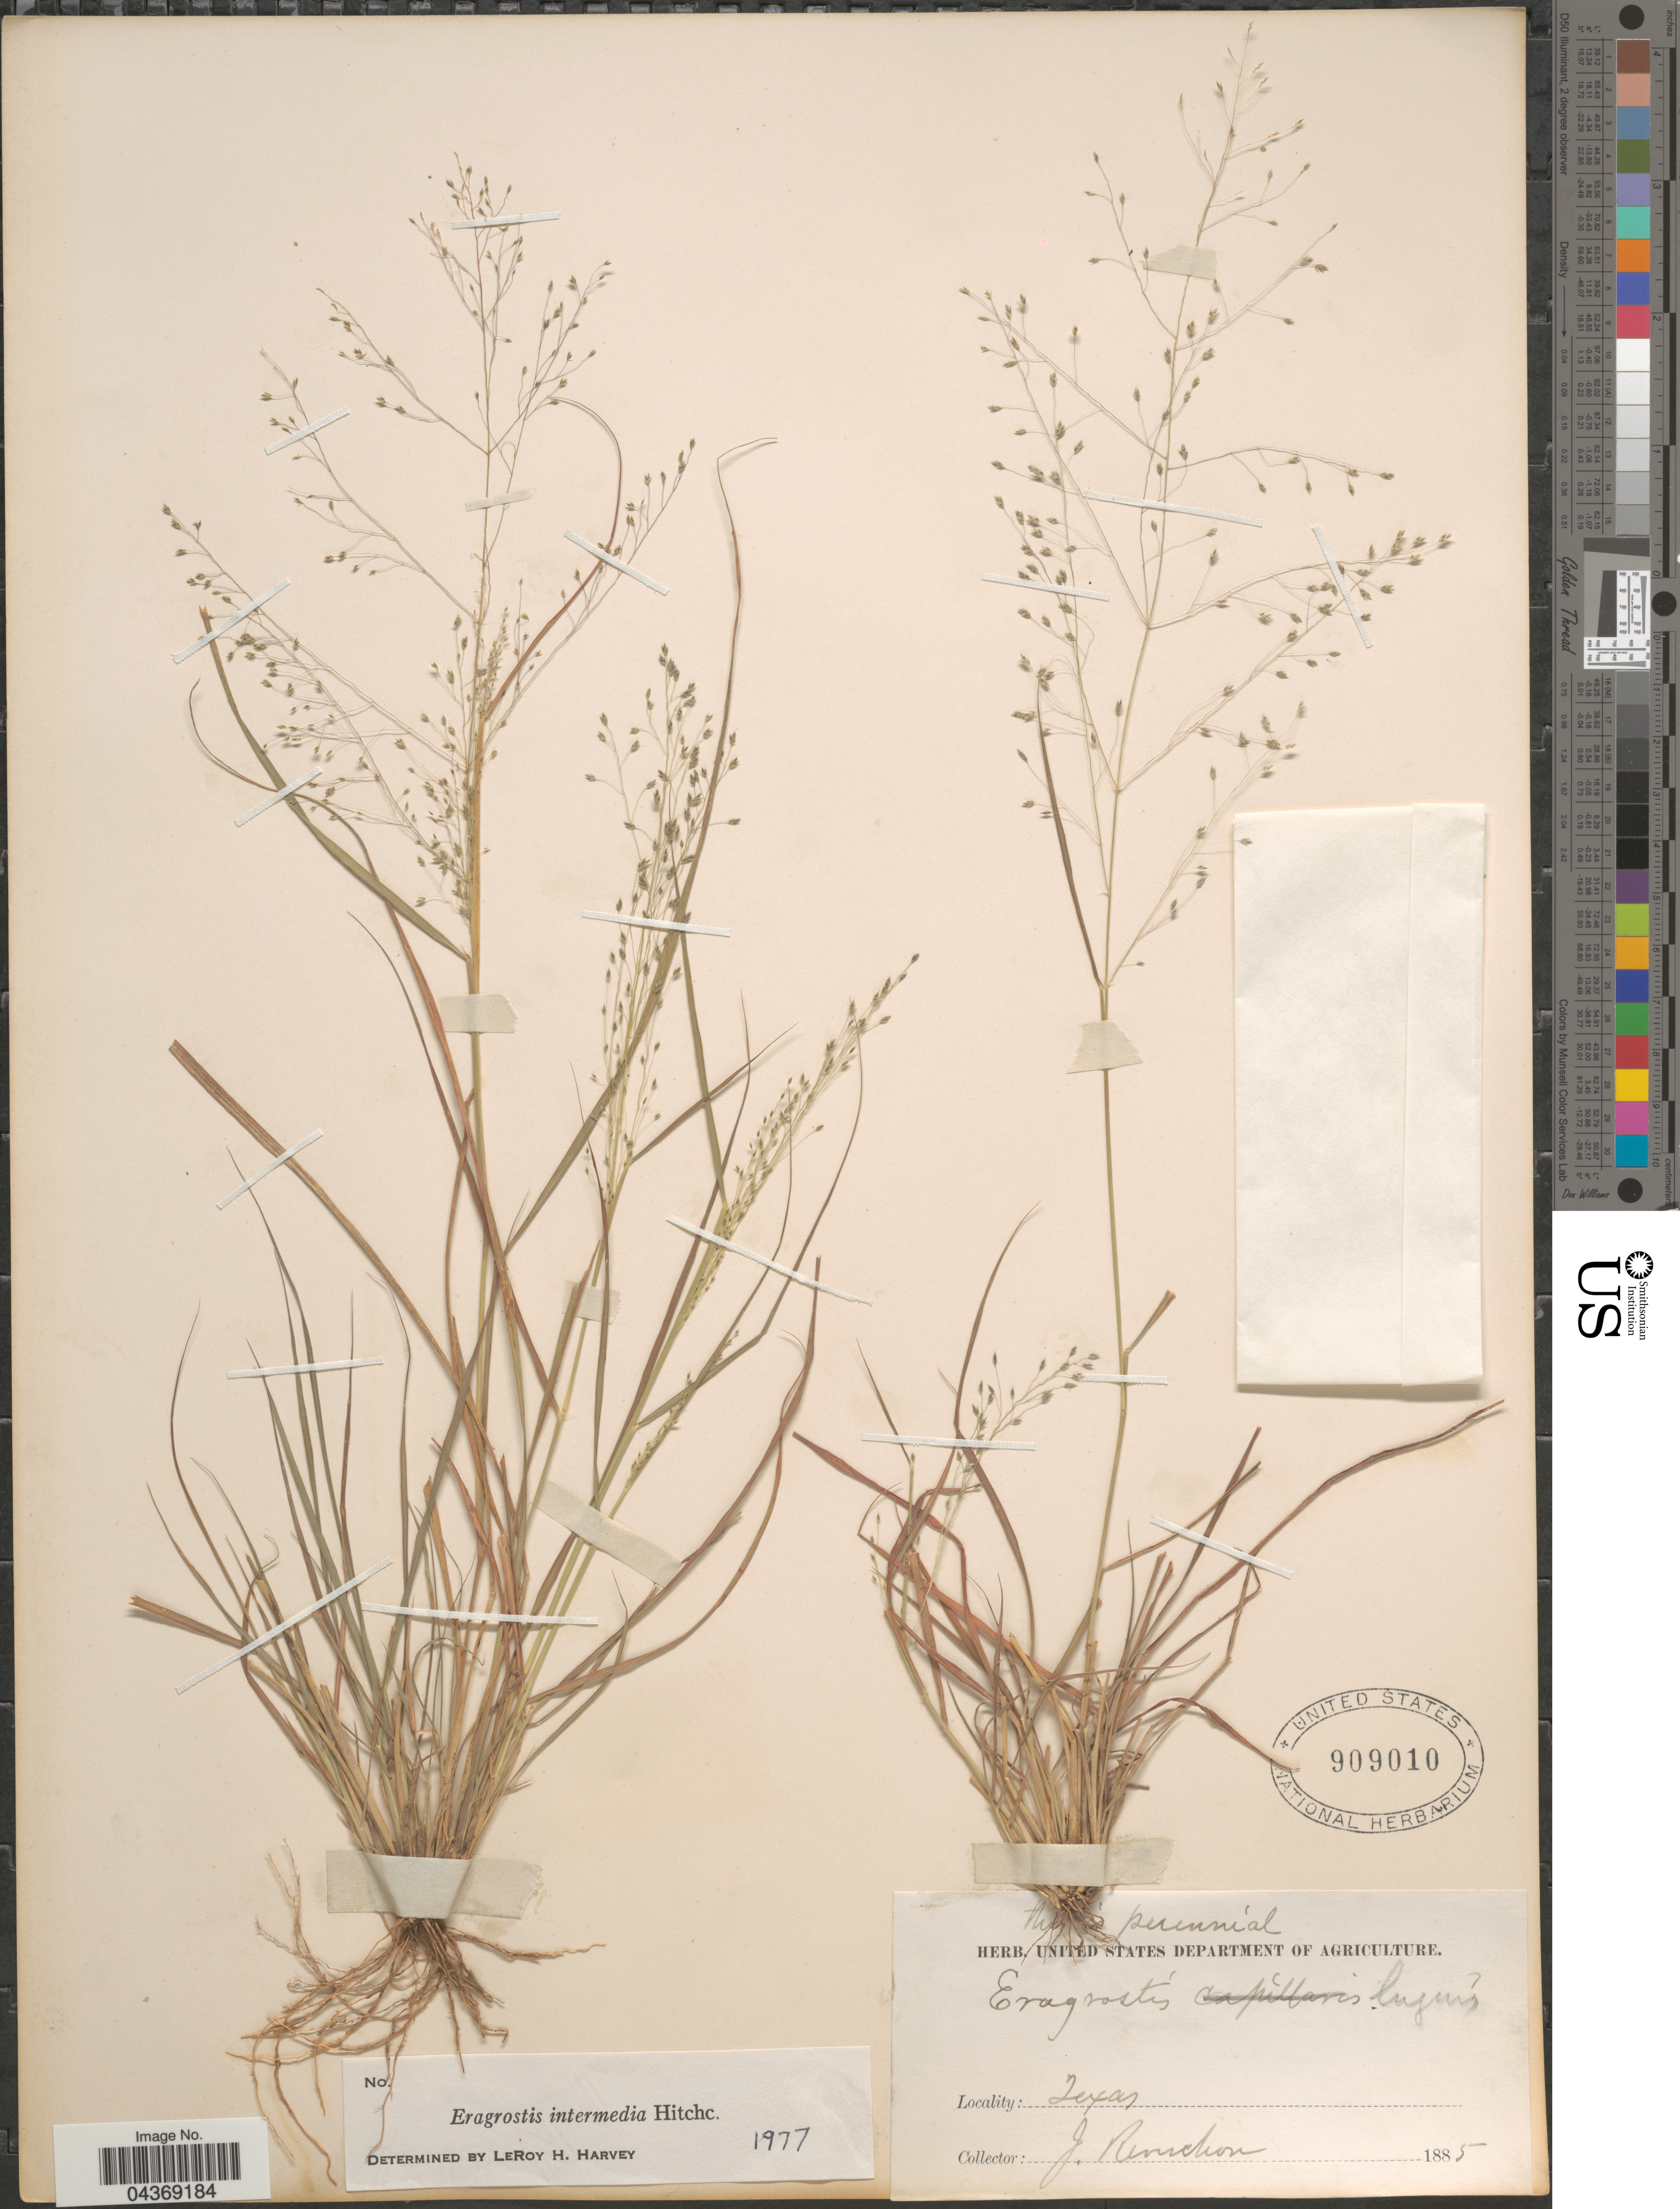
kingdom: Plantae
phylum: Tracheophyta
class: Liliopsida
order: Poales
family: Poaceae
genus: Eragrostis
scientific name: Eragrostis intermedia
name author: Hitchc.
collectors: J. Reverchon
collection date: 1885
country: United States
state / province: Texas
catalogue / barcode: US 909010